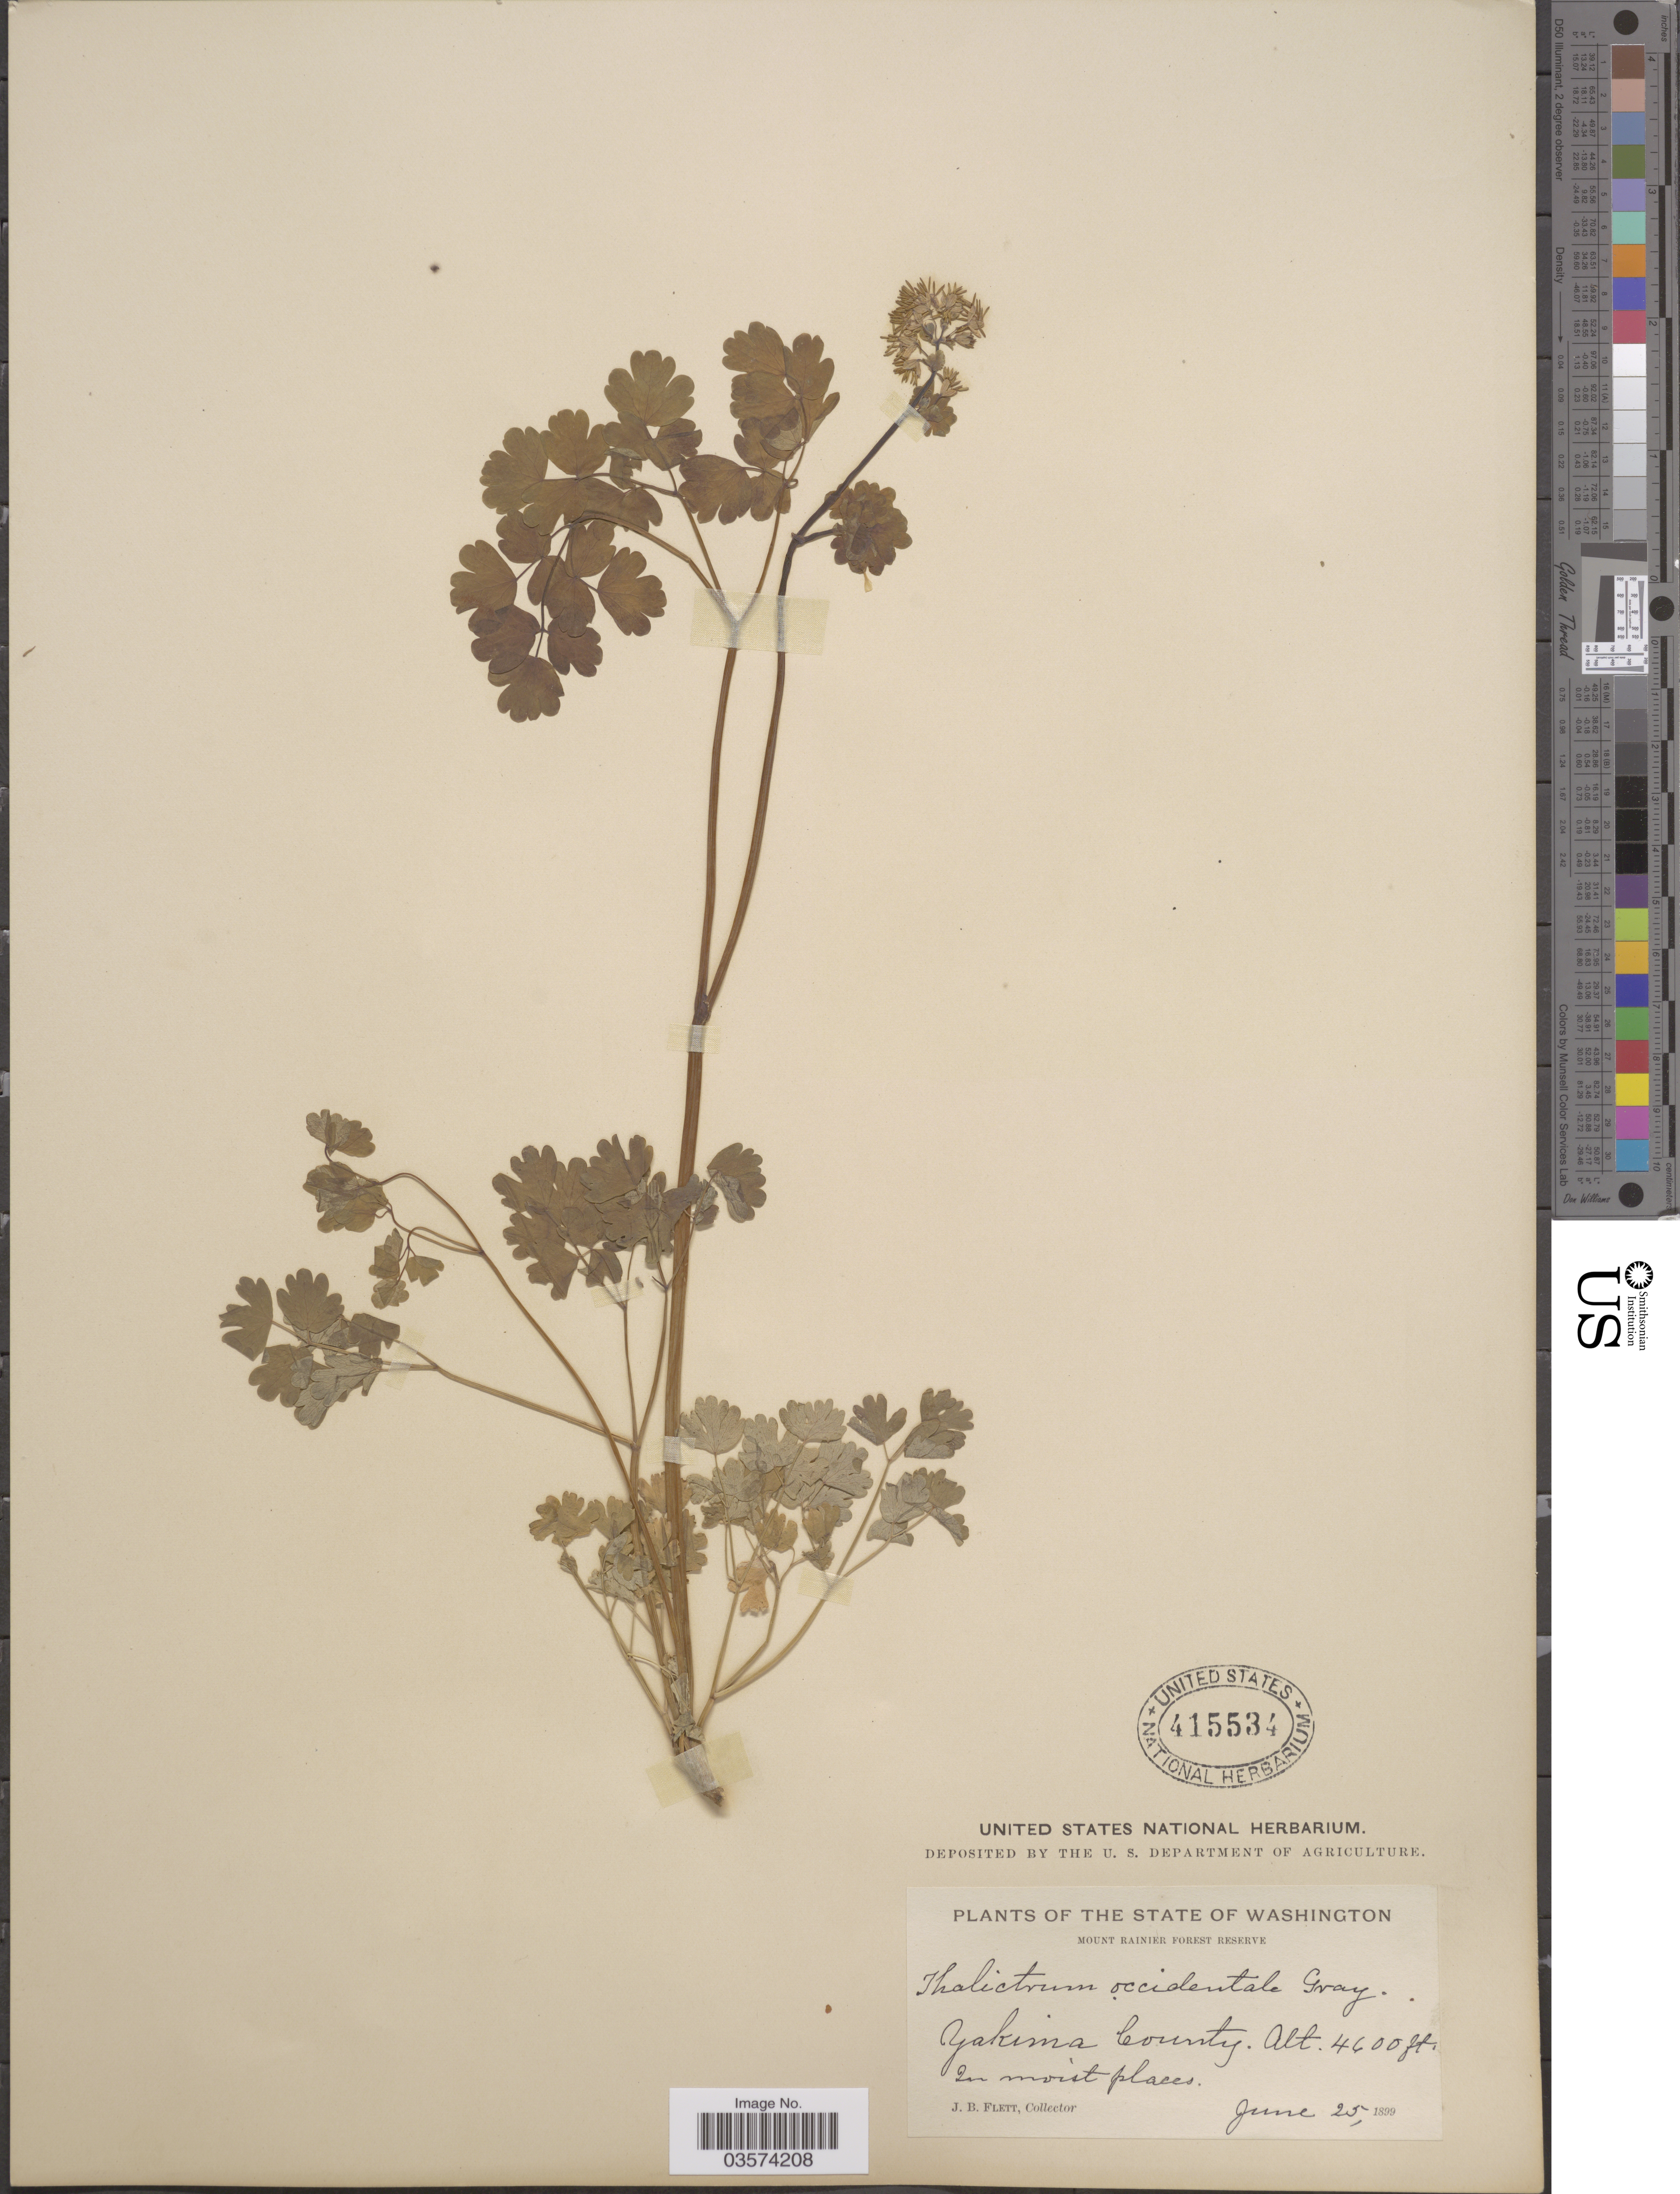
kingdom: Plantae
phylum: Tracheophyta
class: Magnoliopsida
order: Ranunculales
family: Ranunculaceae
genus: Thalictrum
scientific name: Thalictrum occidentale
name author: A. Gray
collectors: J. Flett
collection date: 1899-06-25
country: United States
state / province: Washington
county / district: Yakima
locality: Mount Rainier Forest Reserve. Yakima County.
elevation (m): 1402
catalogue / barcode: US 415534